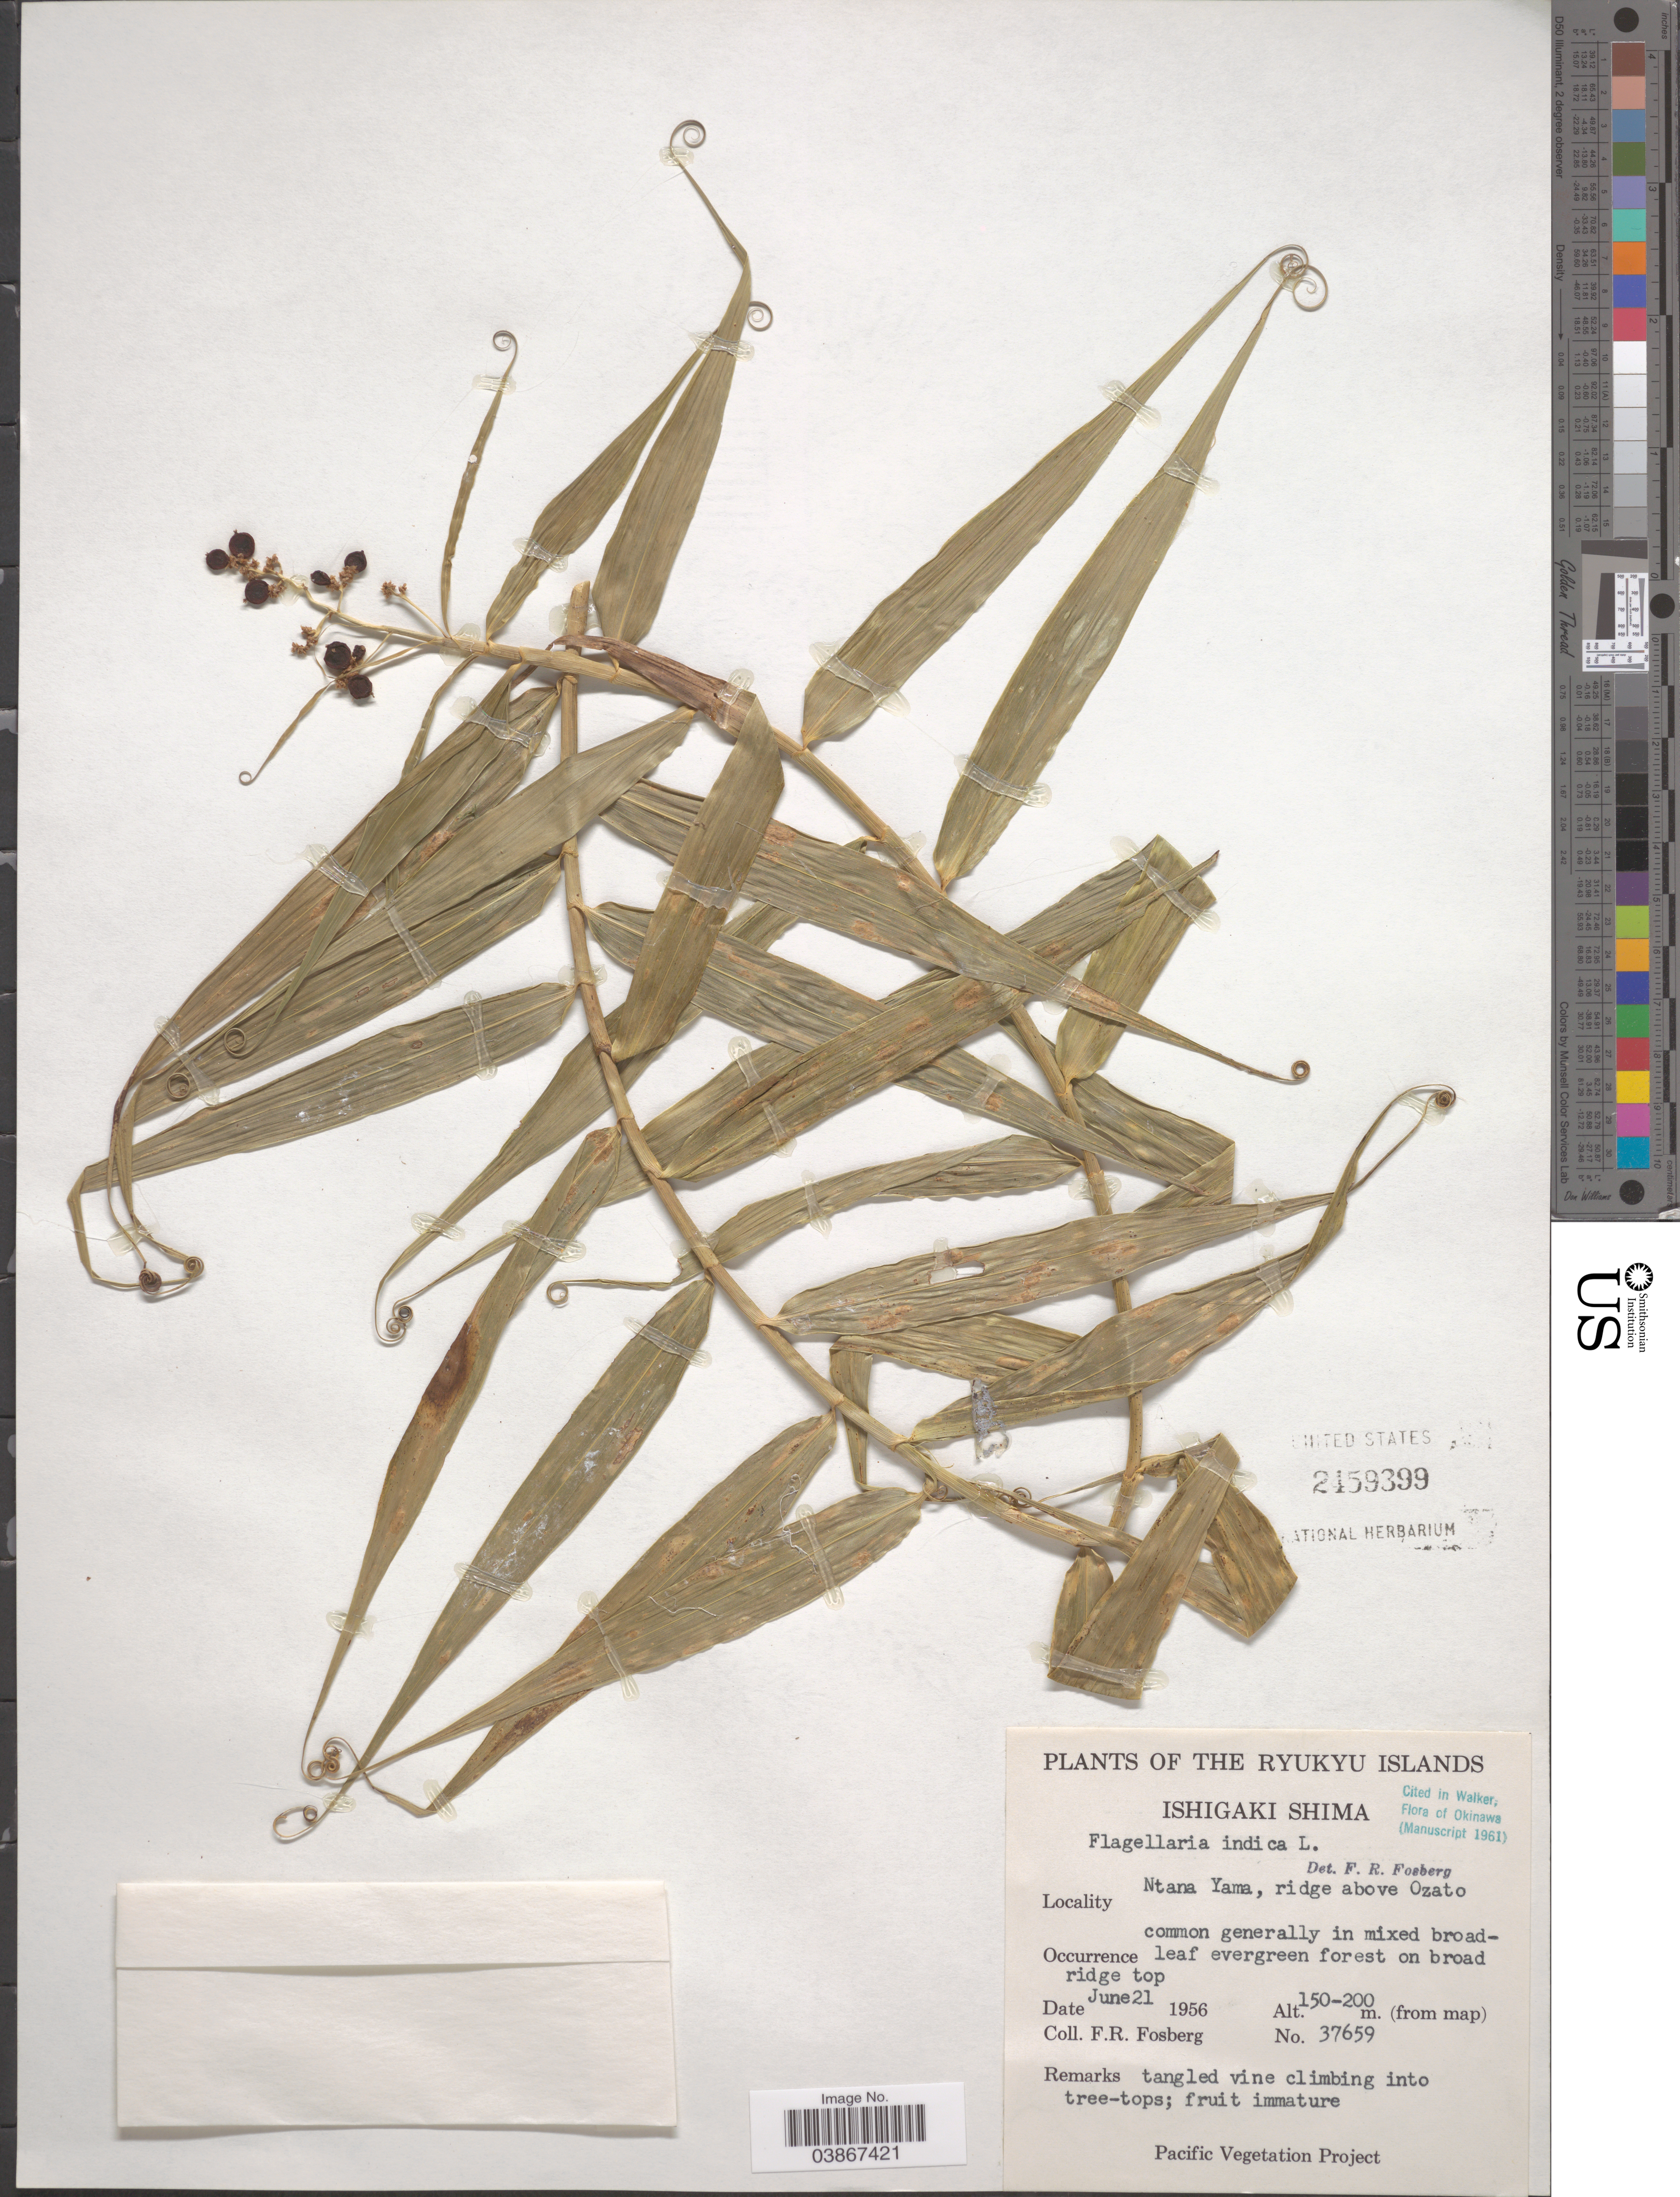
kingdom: Plantae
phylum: Tracheophyta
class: Liliopsida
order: Poales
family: Flagellariaceae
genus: Flagellaria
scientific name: Flagellaria indica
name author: L.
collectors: F. R. Fosberg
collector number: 37659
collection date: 1956-06-21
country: Japan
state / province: Okinawa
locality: Ryukyu Islands. Ishigaki Shima. Ntana Yama, ridge above Ozato.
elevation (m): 150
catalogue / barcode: US 2459399